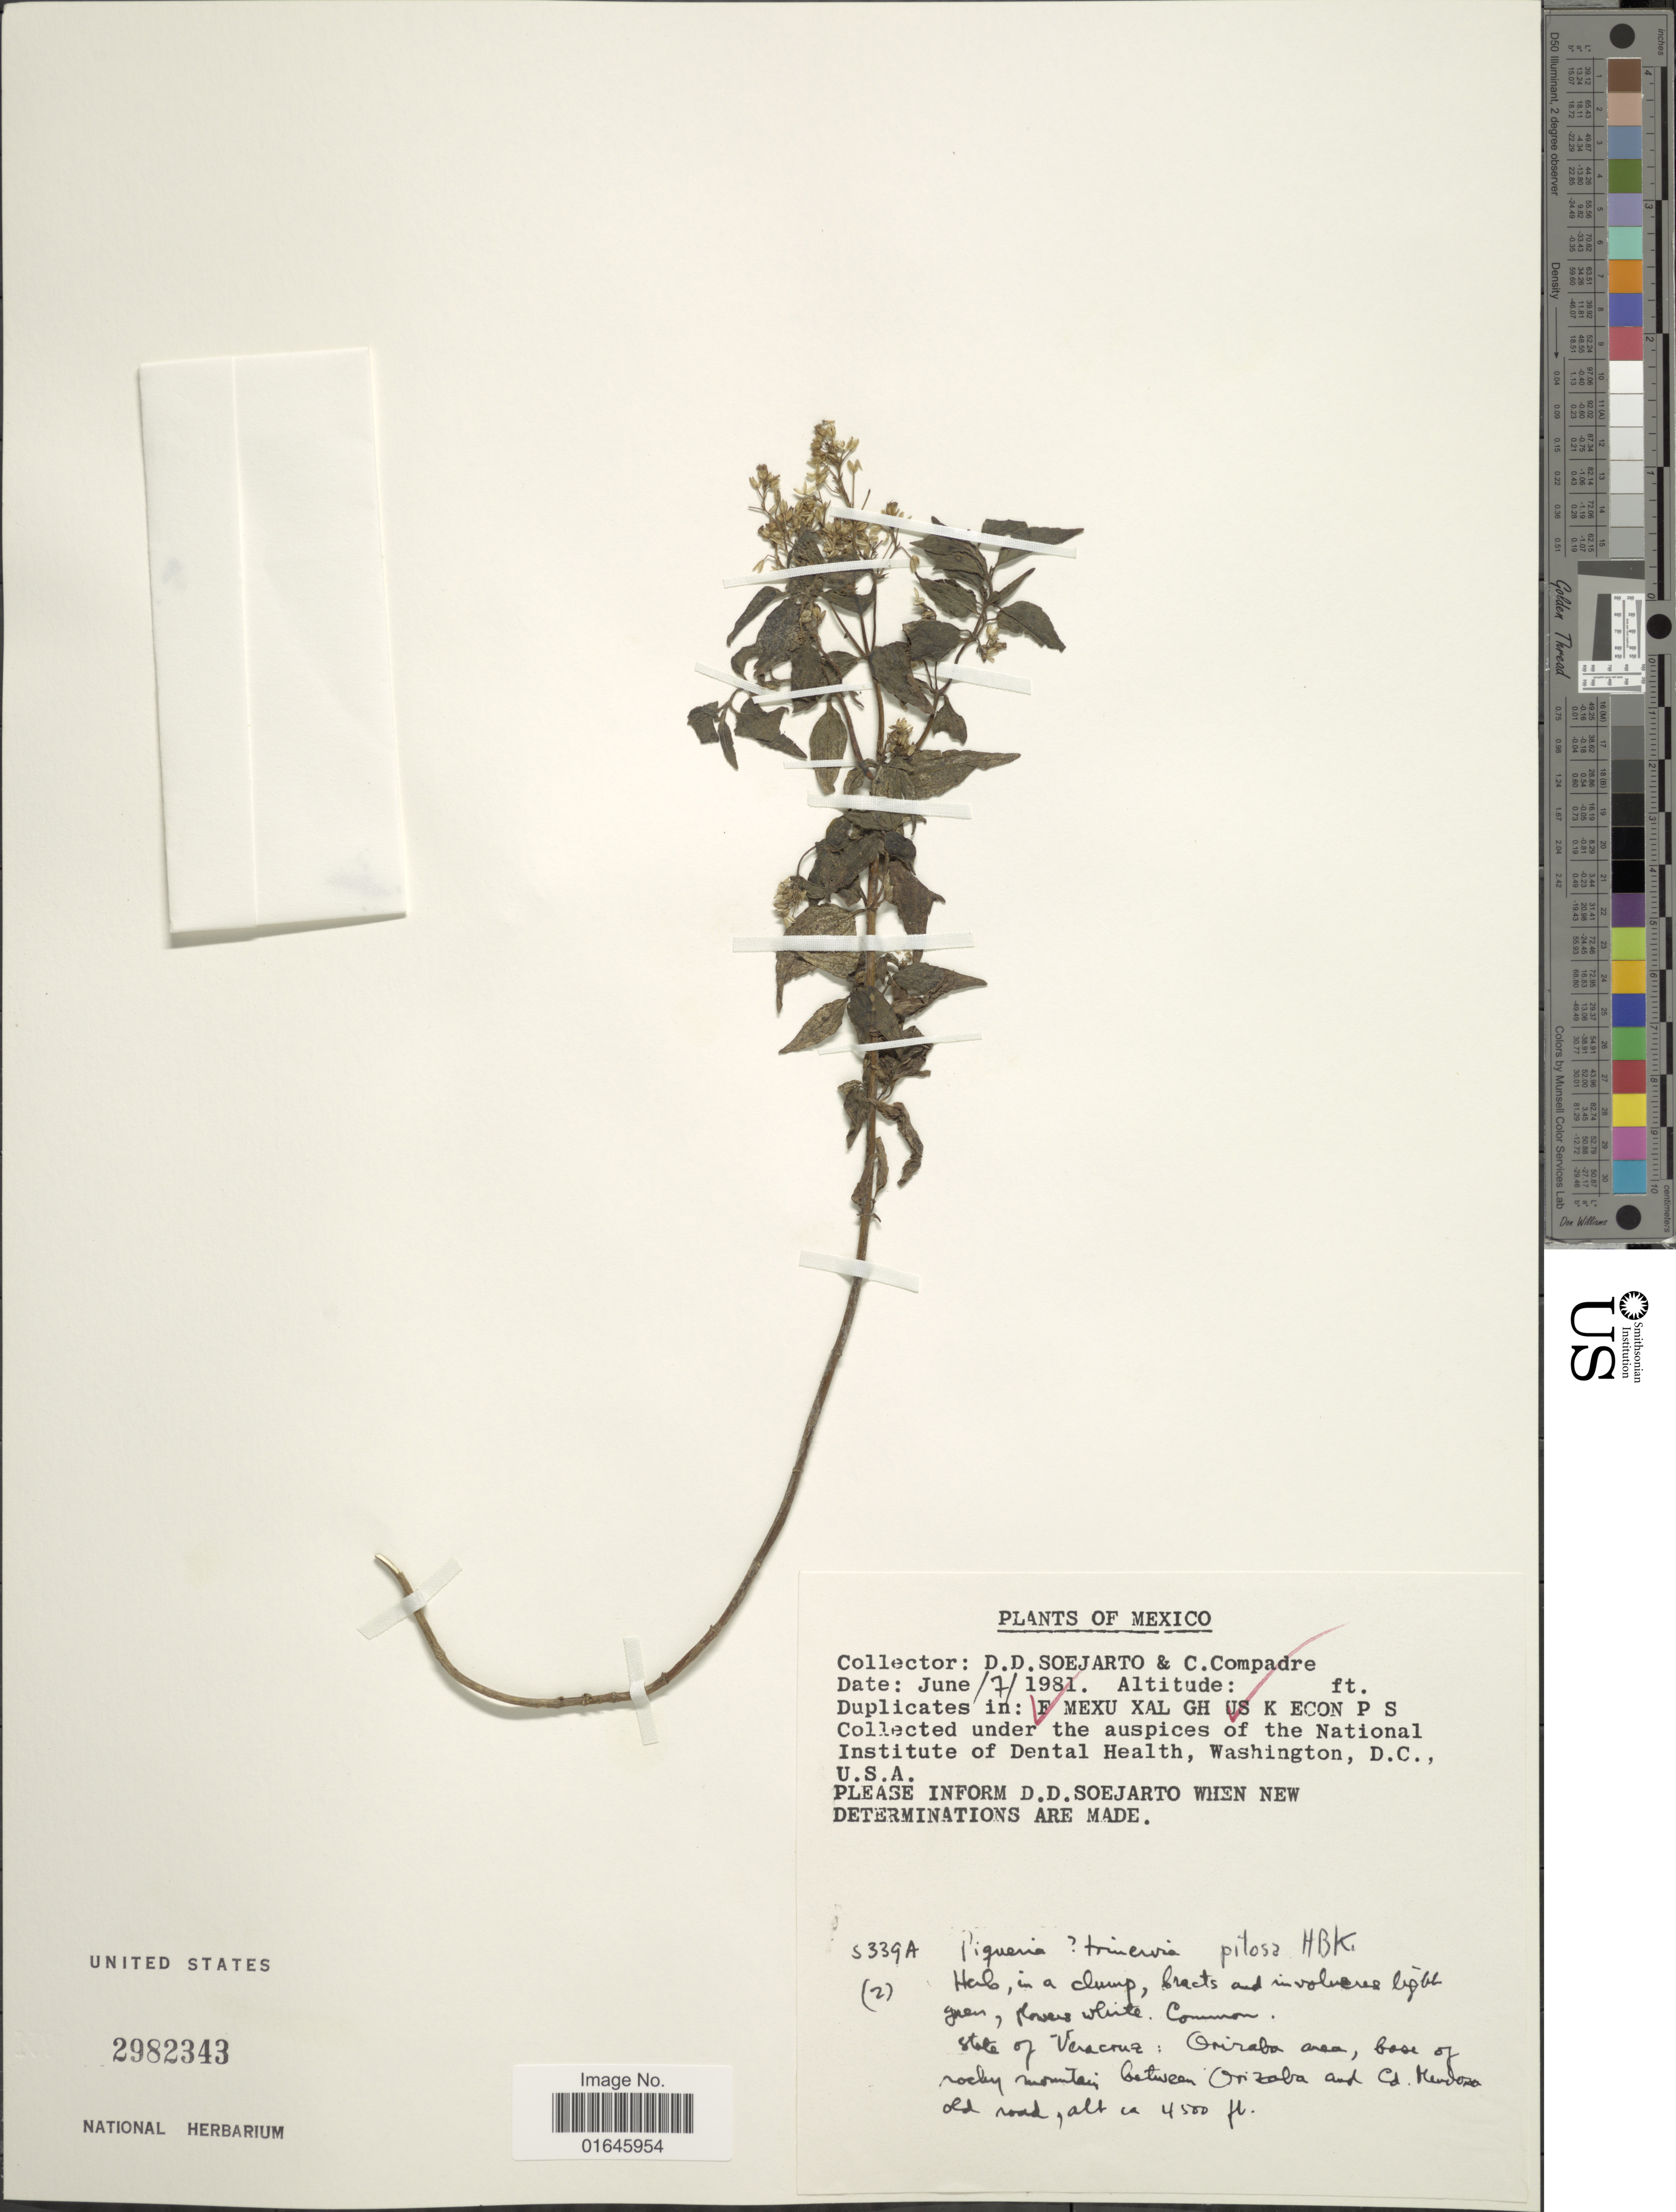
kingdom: Plantae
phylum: Tracheophyta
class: Magnoliopsida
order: Asterales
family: Asteraceae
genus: Piqueria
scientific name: Piqueria pilosa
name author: Kunth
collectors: C. Compadre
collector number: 5339A?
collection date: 1981-06-07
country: Mexico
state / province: Veracruz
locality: State of Veracruz, Orizaba area, base of rocky mountain, between Orizaba and Cd. Mendoza old road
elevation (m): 1372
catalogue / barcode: US 2982343